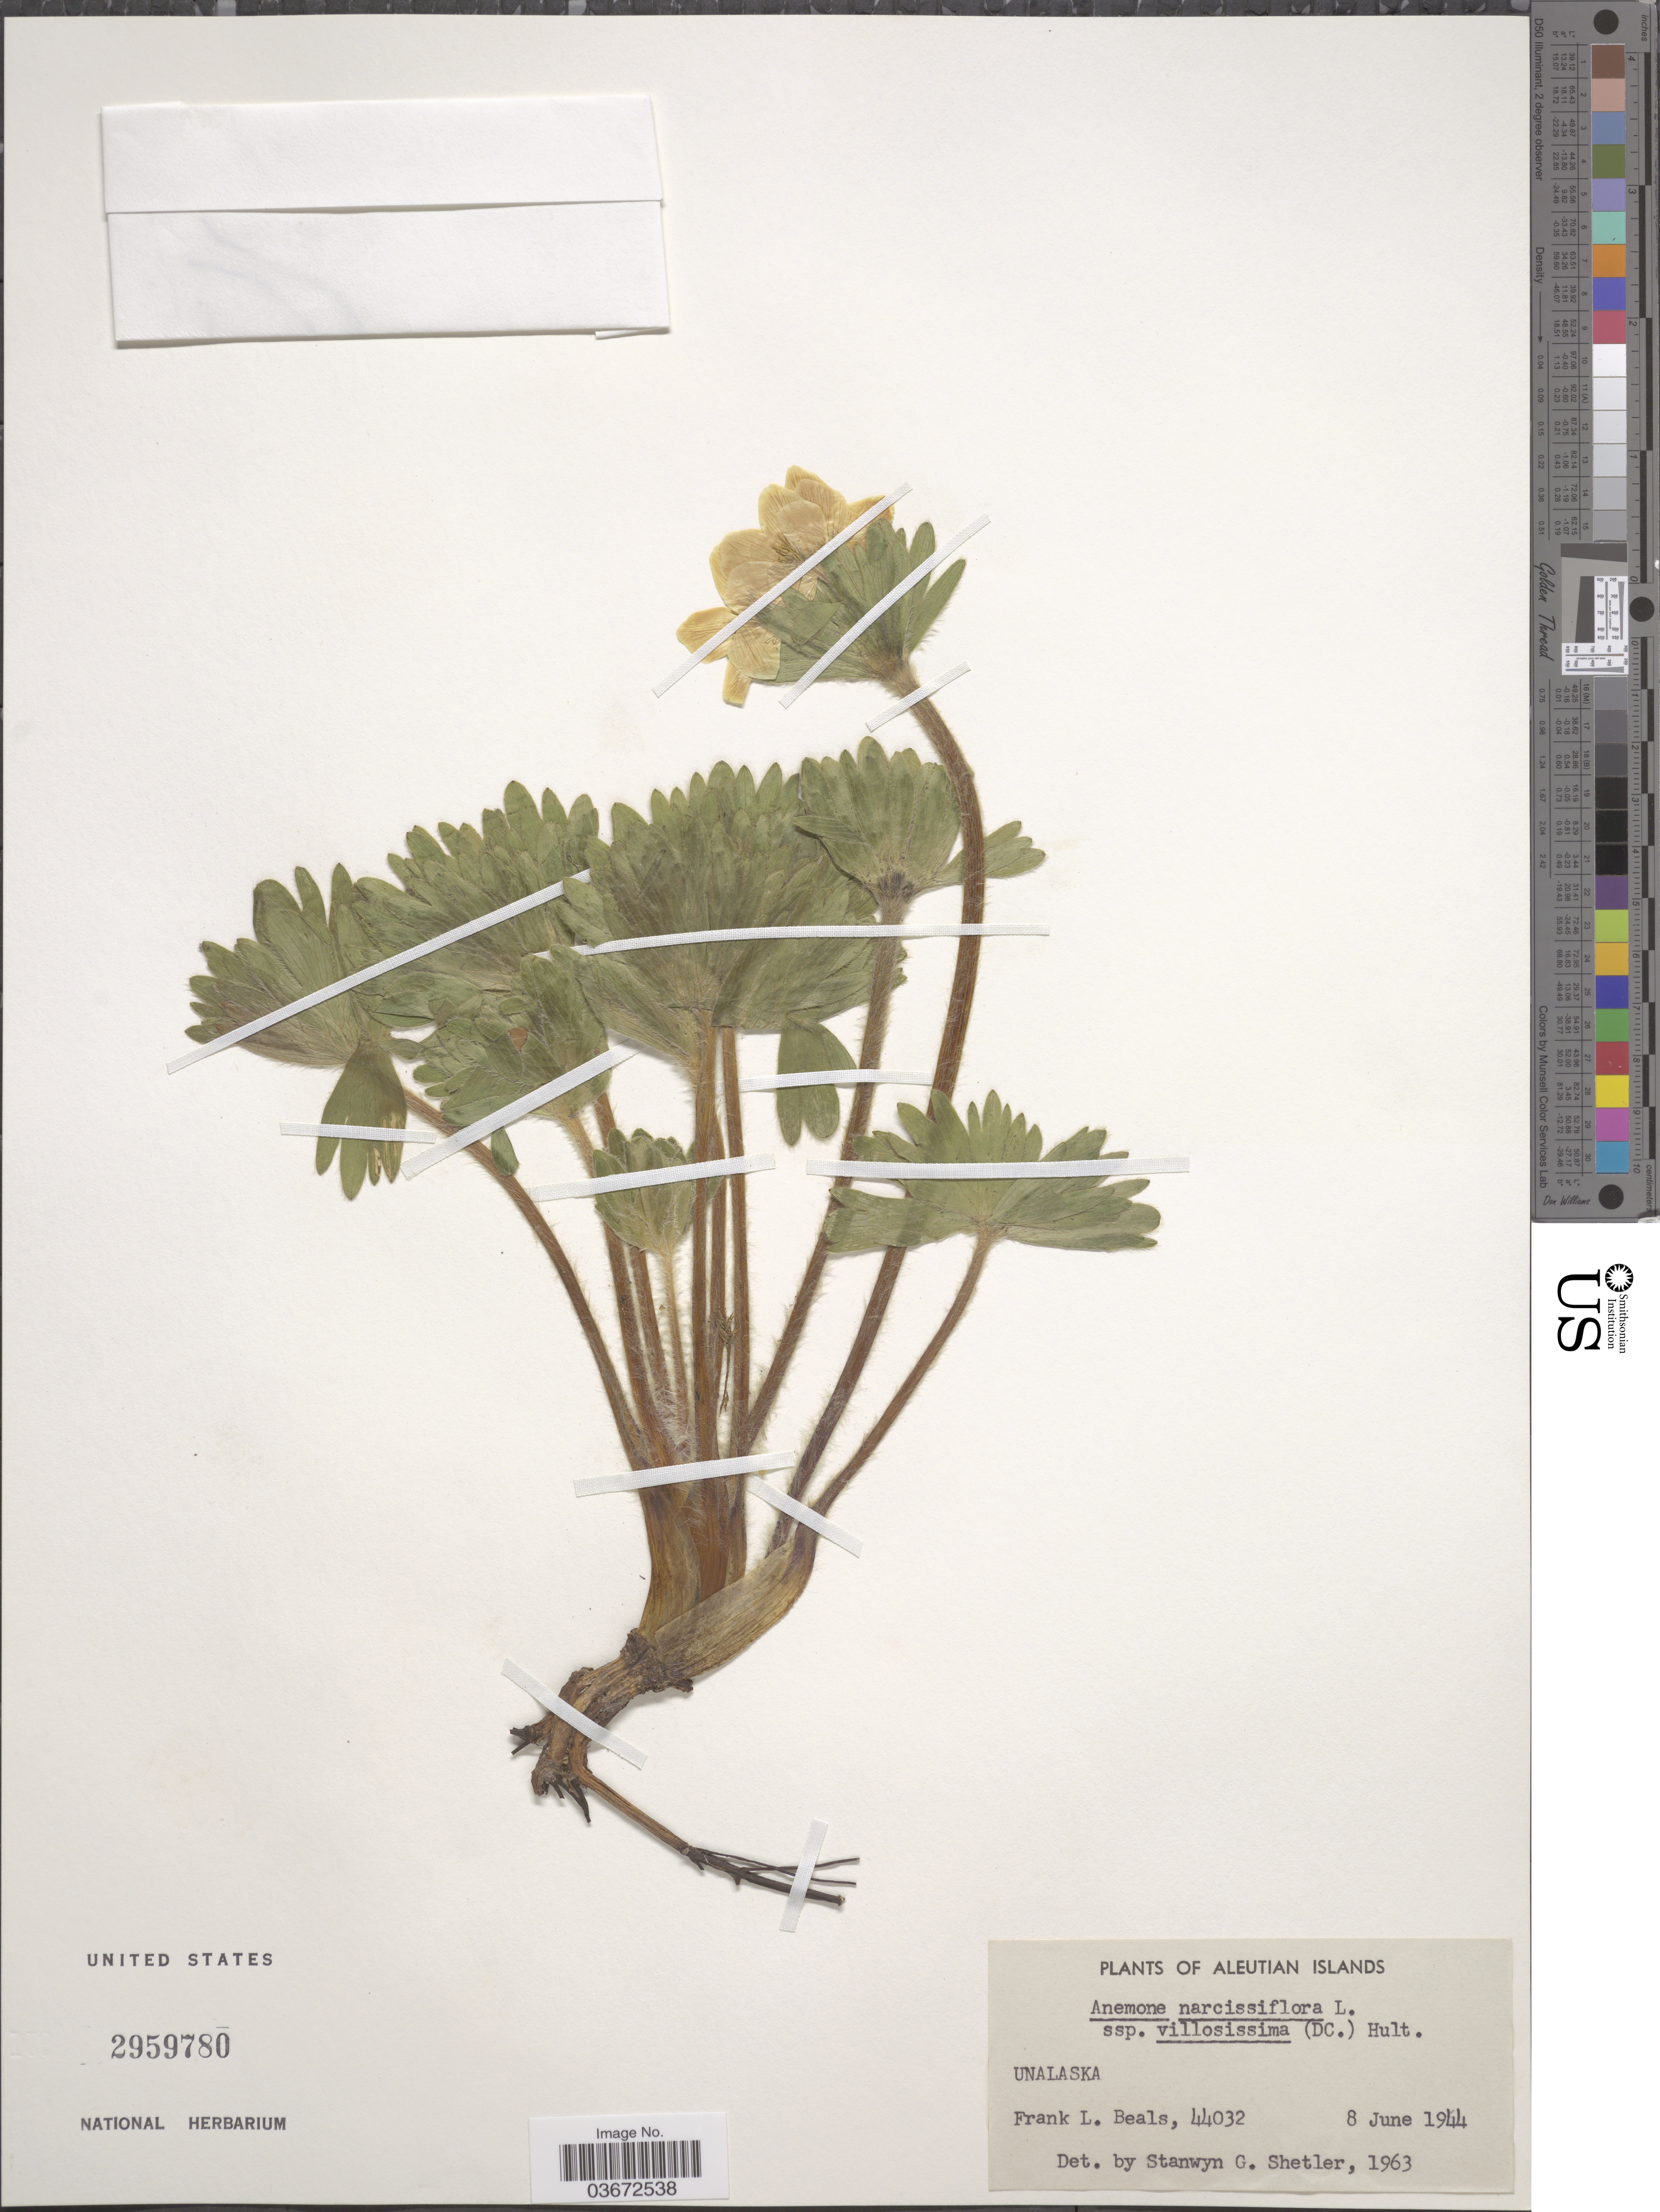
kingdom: Plantae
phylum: Tracheophyta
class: Magnoliopsida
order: Ranunculales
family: Ranunculaceae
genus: Anemone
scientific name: Anemone narcissiflora var. villosissima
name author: DC.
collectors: F. Beals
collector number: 44032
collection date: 1944-06-08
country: United States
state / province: Alaska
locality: Aleutian Islands. Unalaska.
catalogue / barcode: US 2959780